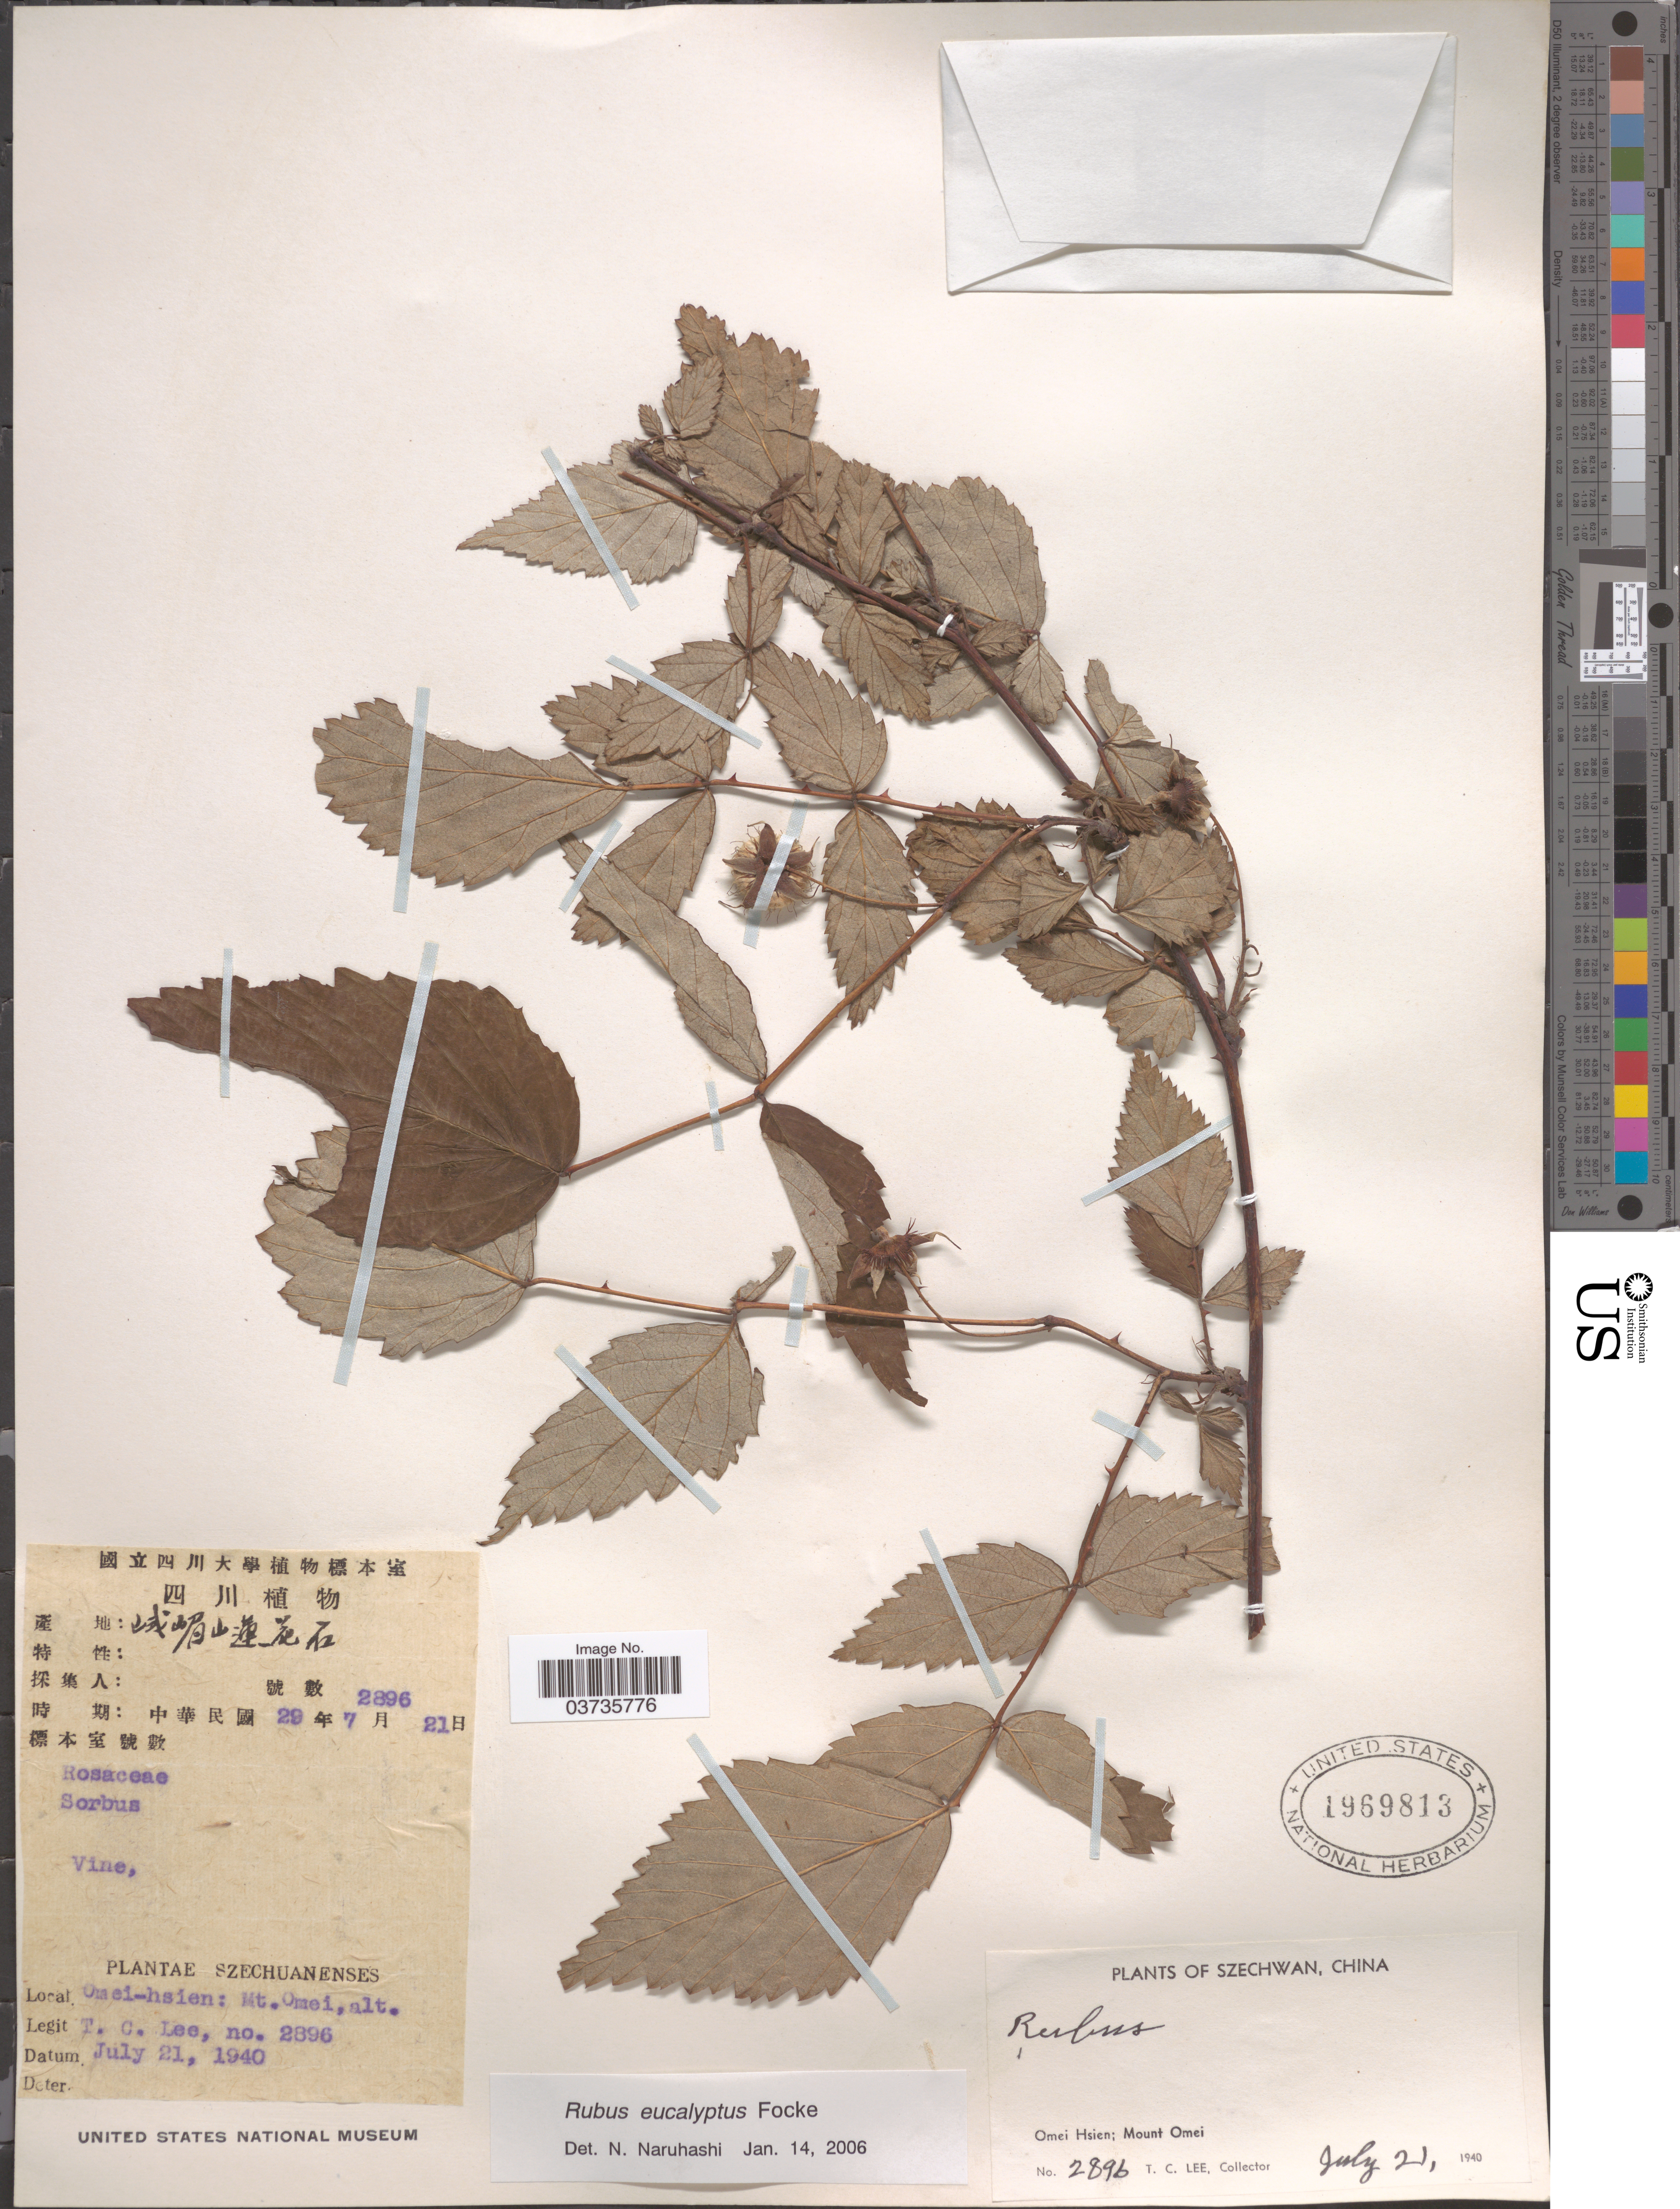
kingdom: Plantae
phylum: Tracheophyta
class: Magnoliopsida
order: Rosales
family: Rosaceae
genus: Rubus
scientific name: Rubus eucalyptus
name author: Focke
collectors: T. Lee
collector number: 2896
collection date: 1940-07-21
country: China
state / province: Sichuan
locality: Omei-hsien: Mt. Omei. Szechwan.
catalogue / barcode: US 1969813